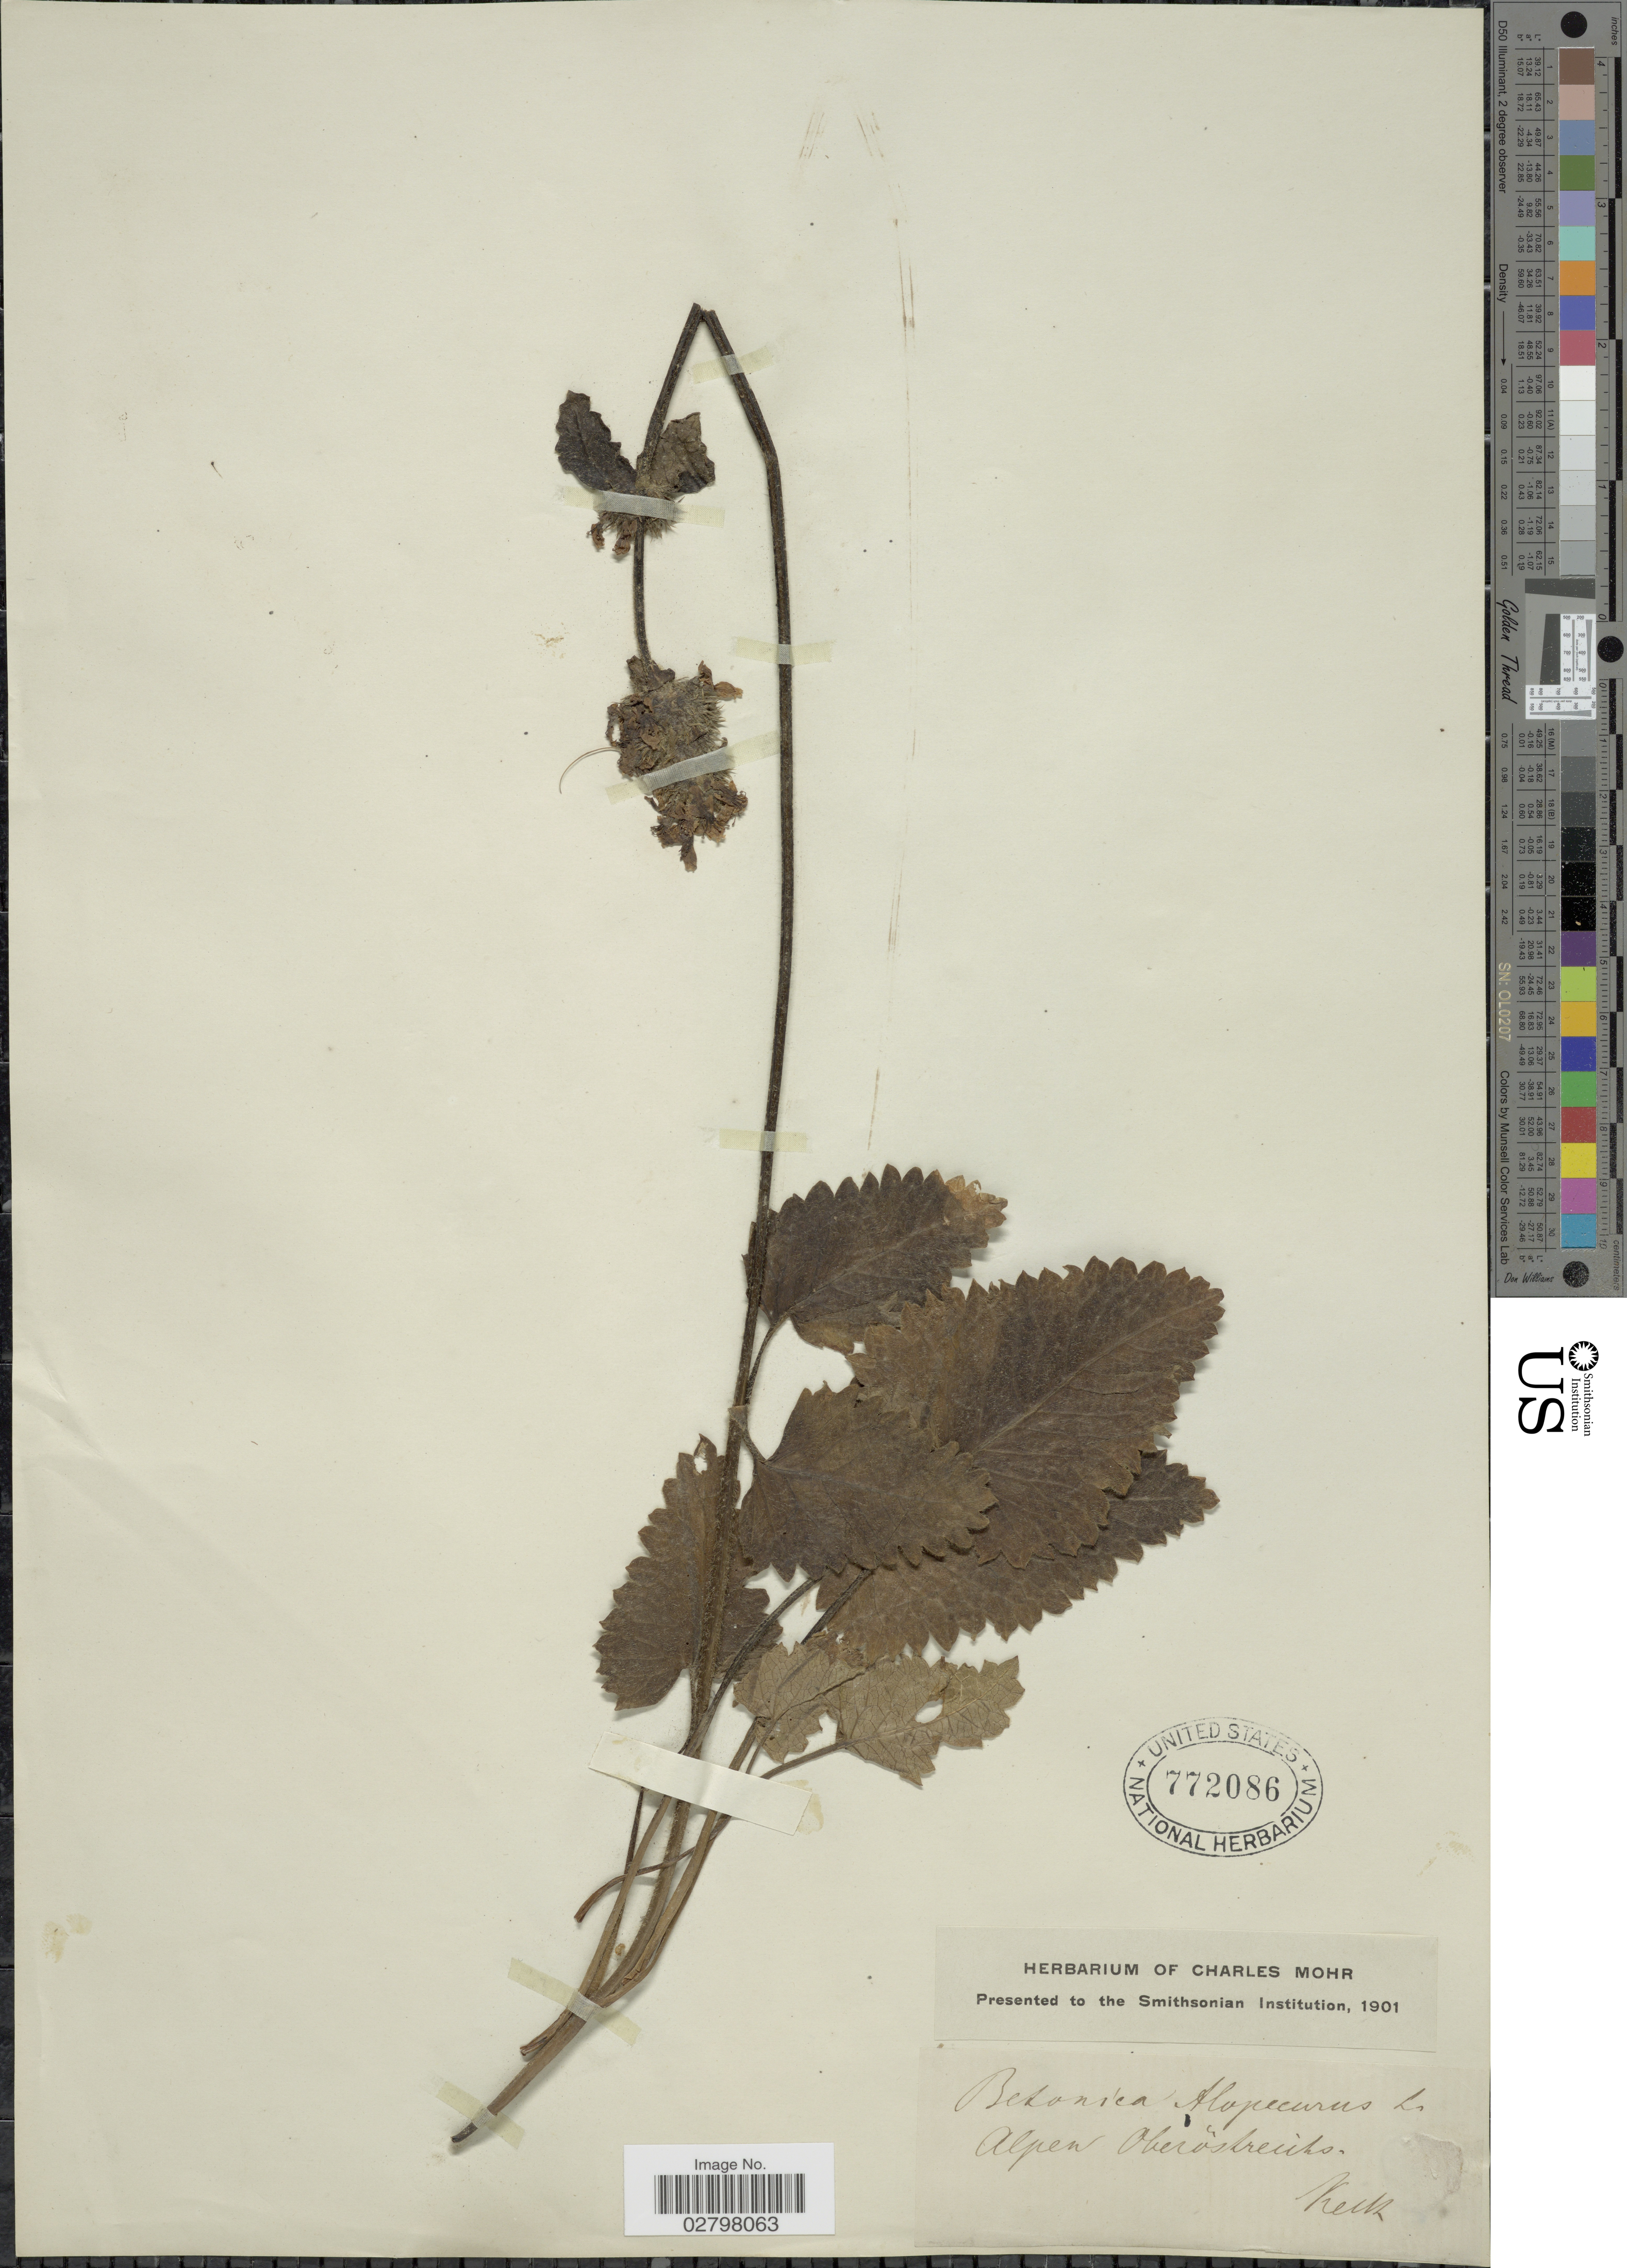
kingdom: Plantae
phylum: Tracheophyta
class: Magnoliopsida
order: Lamiales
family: Lamiaceae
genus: Stachys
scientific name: Stachys sp.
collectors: -- Keck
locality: Alpen Oberöstrenks [interpreted]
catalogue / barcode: US 772086